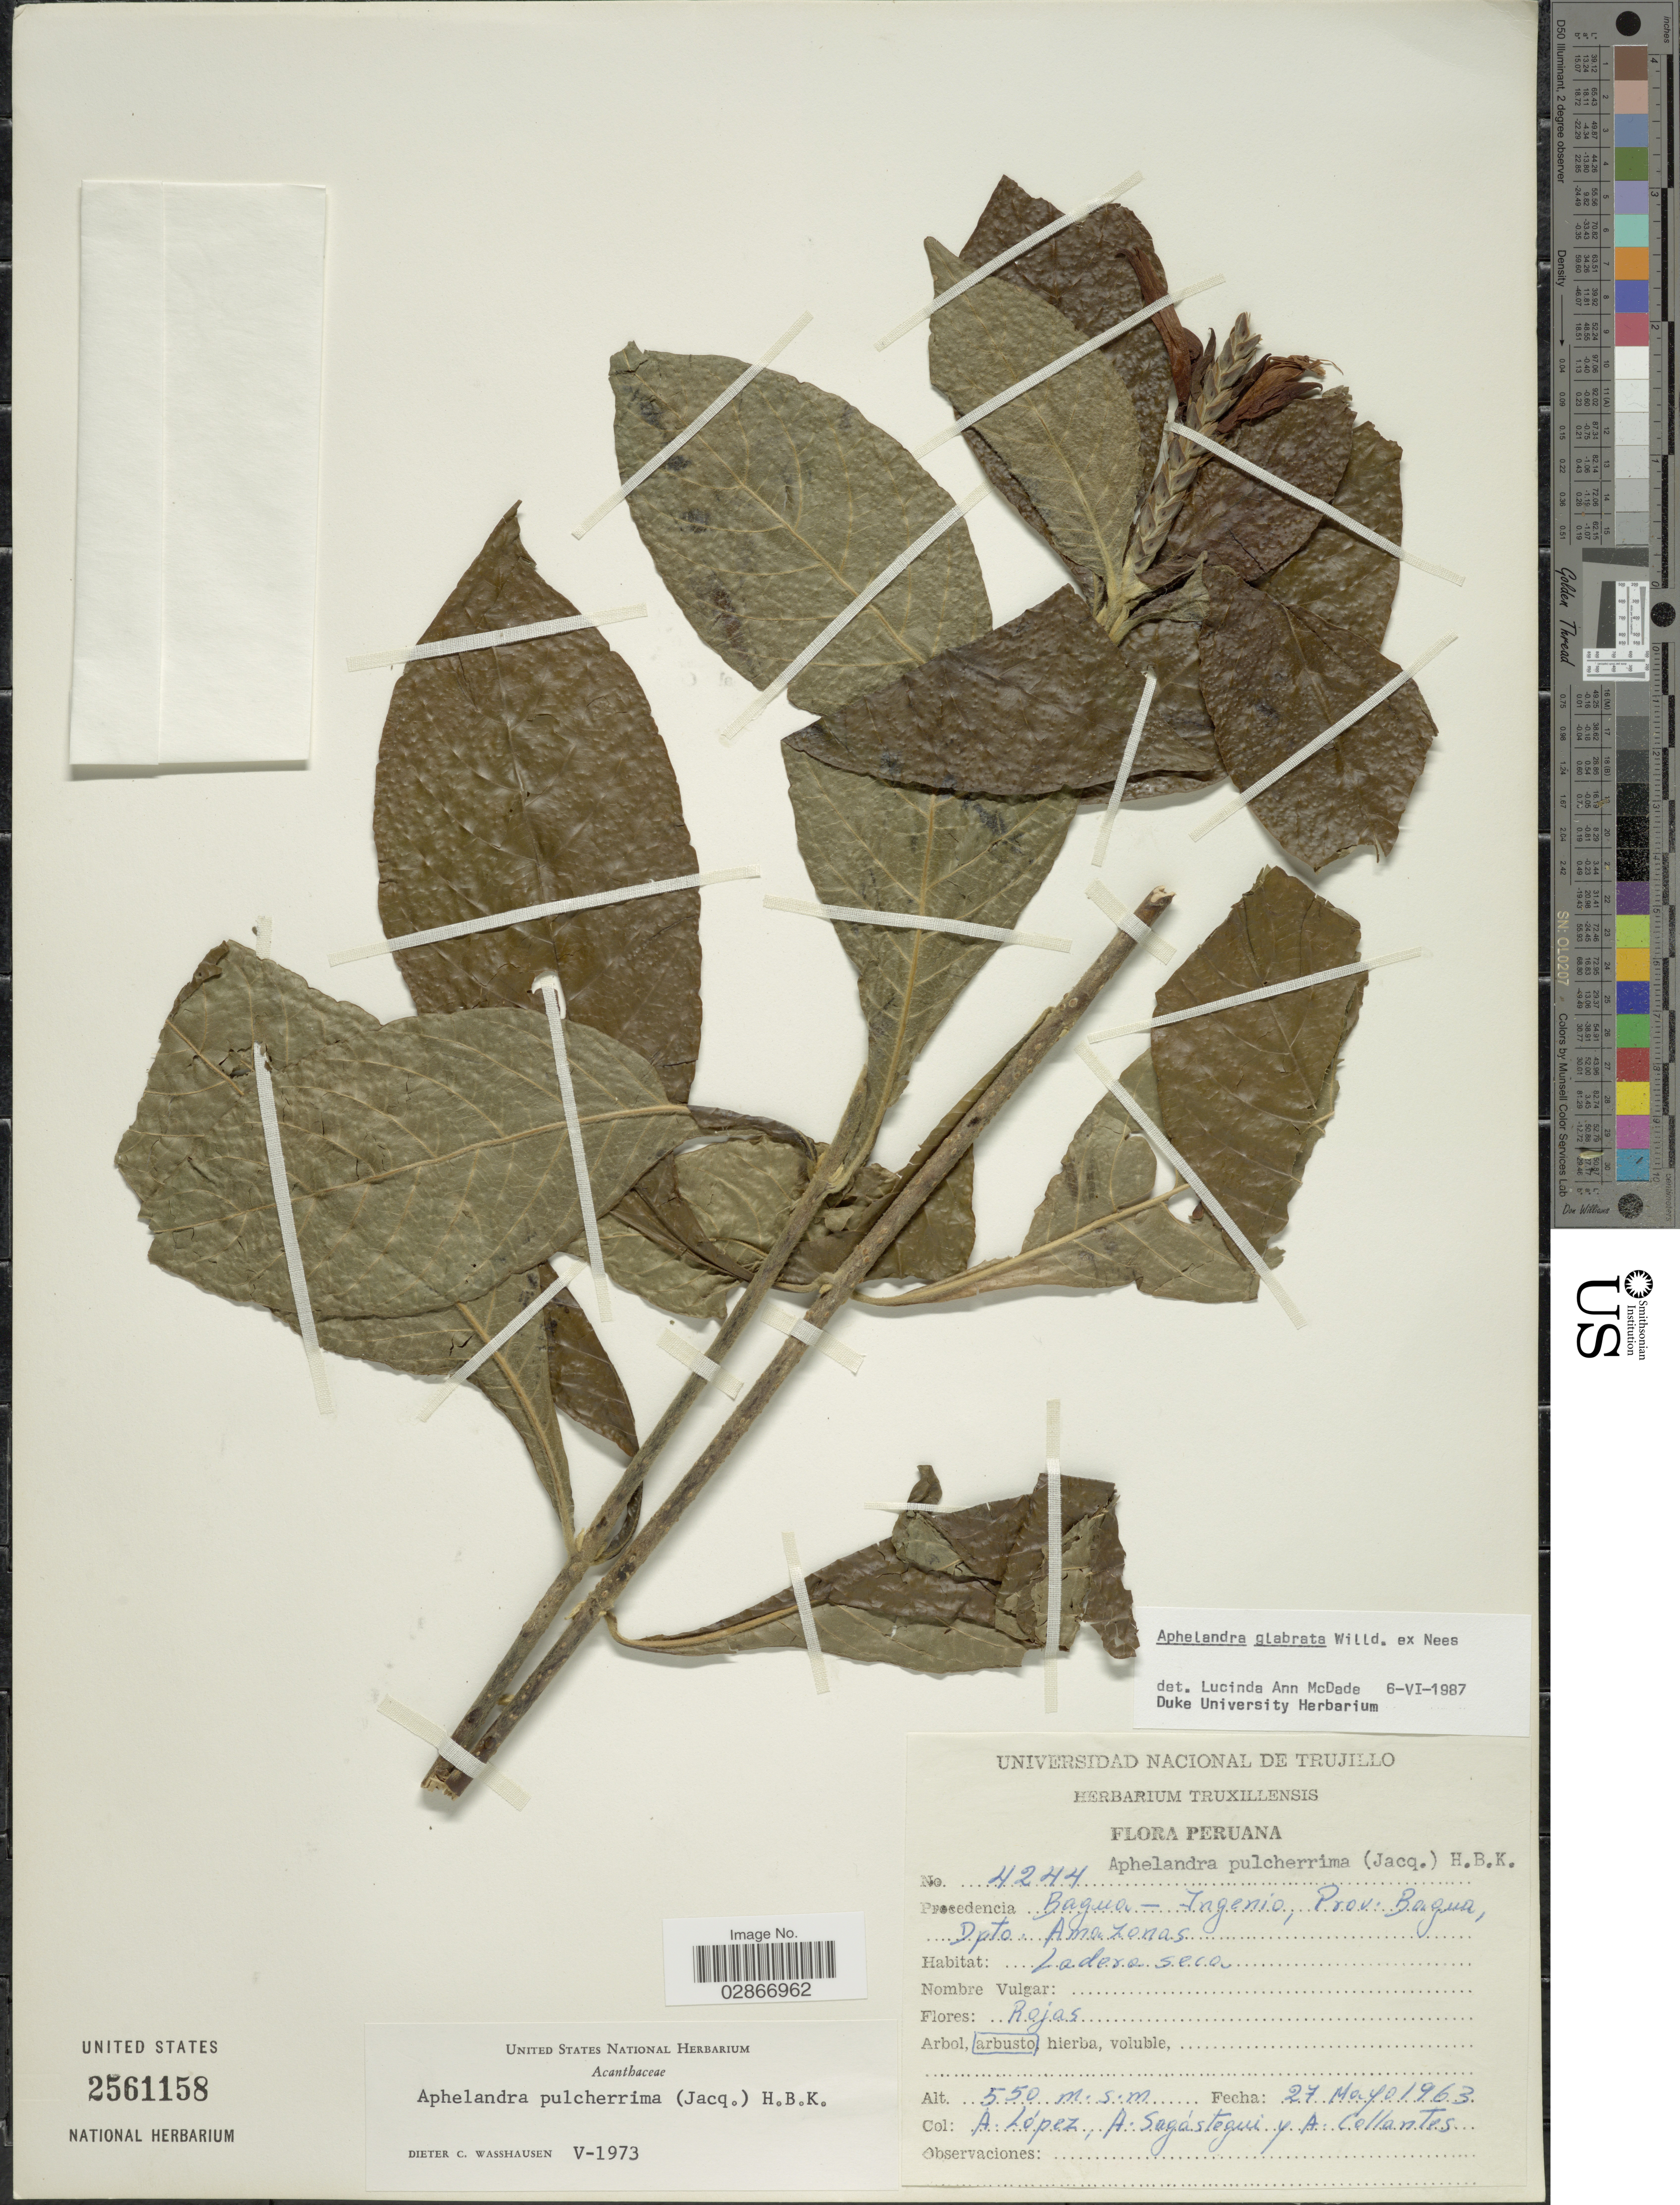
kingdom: Plantae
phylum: Tracheophyta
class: Magnoliopsida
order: Lamiales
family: Acanthaceae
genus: Aphelandra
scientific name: Aphelandra glabrata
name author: Willd. ex Nees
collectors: A. López, A. Sagástequi & A. Collantes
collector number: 4244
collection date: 1963-05-27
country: Peru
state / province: Amazonas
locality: Bagua - Ingenio, Prov. Bagua, Dpto. Amazonas.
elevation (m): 550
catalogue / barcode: US 2561158